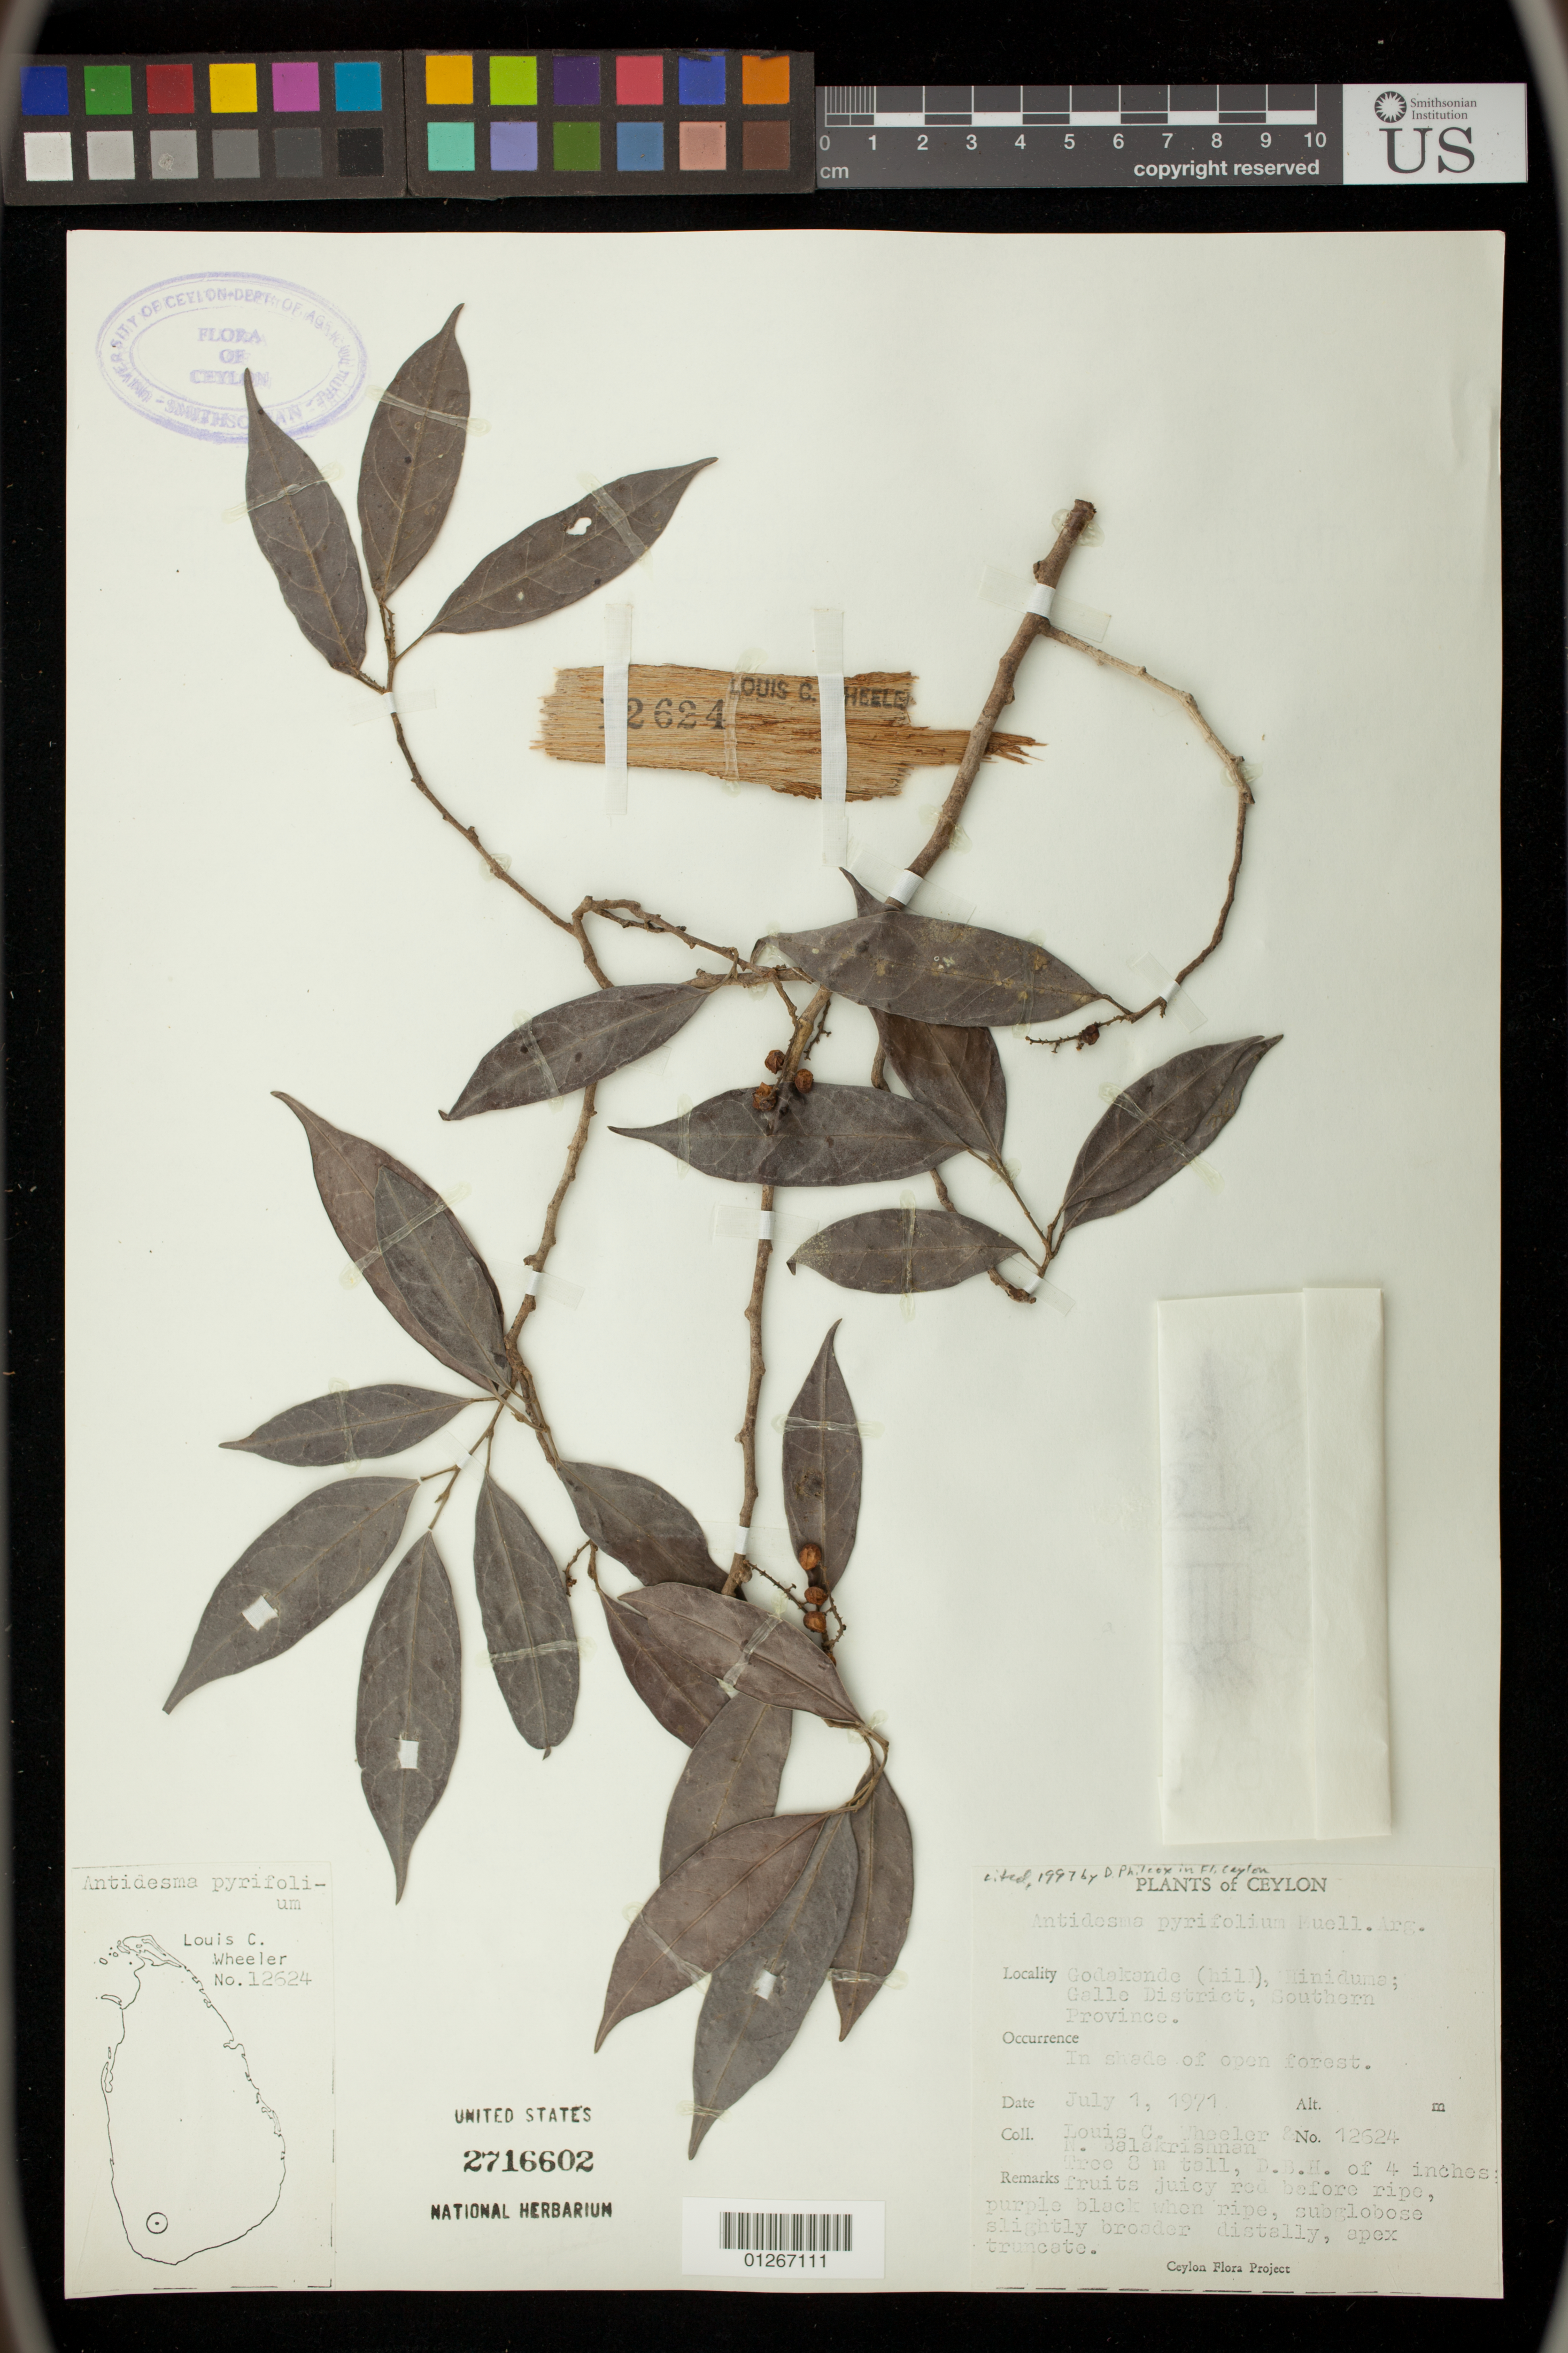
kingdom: Plantae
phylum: Tracheophyta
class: Magnoliopsida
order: Malpighiales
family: Phyllanthaceae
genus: Antidesma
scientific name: Antidesma pyrifolium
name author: Müll. Arg.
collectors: L. C. Wheeler & N. Salakrishnan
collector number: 12624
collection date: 1971-07-01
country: Sri Lanka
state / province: Southern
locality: Godakonde (hill), Hiniduma, Galle District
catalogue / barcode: US 2716602